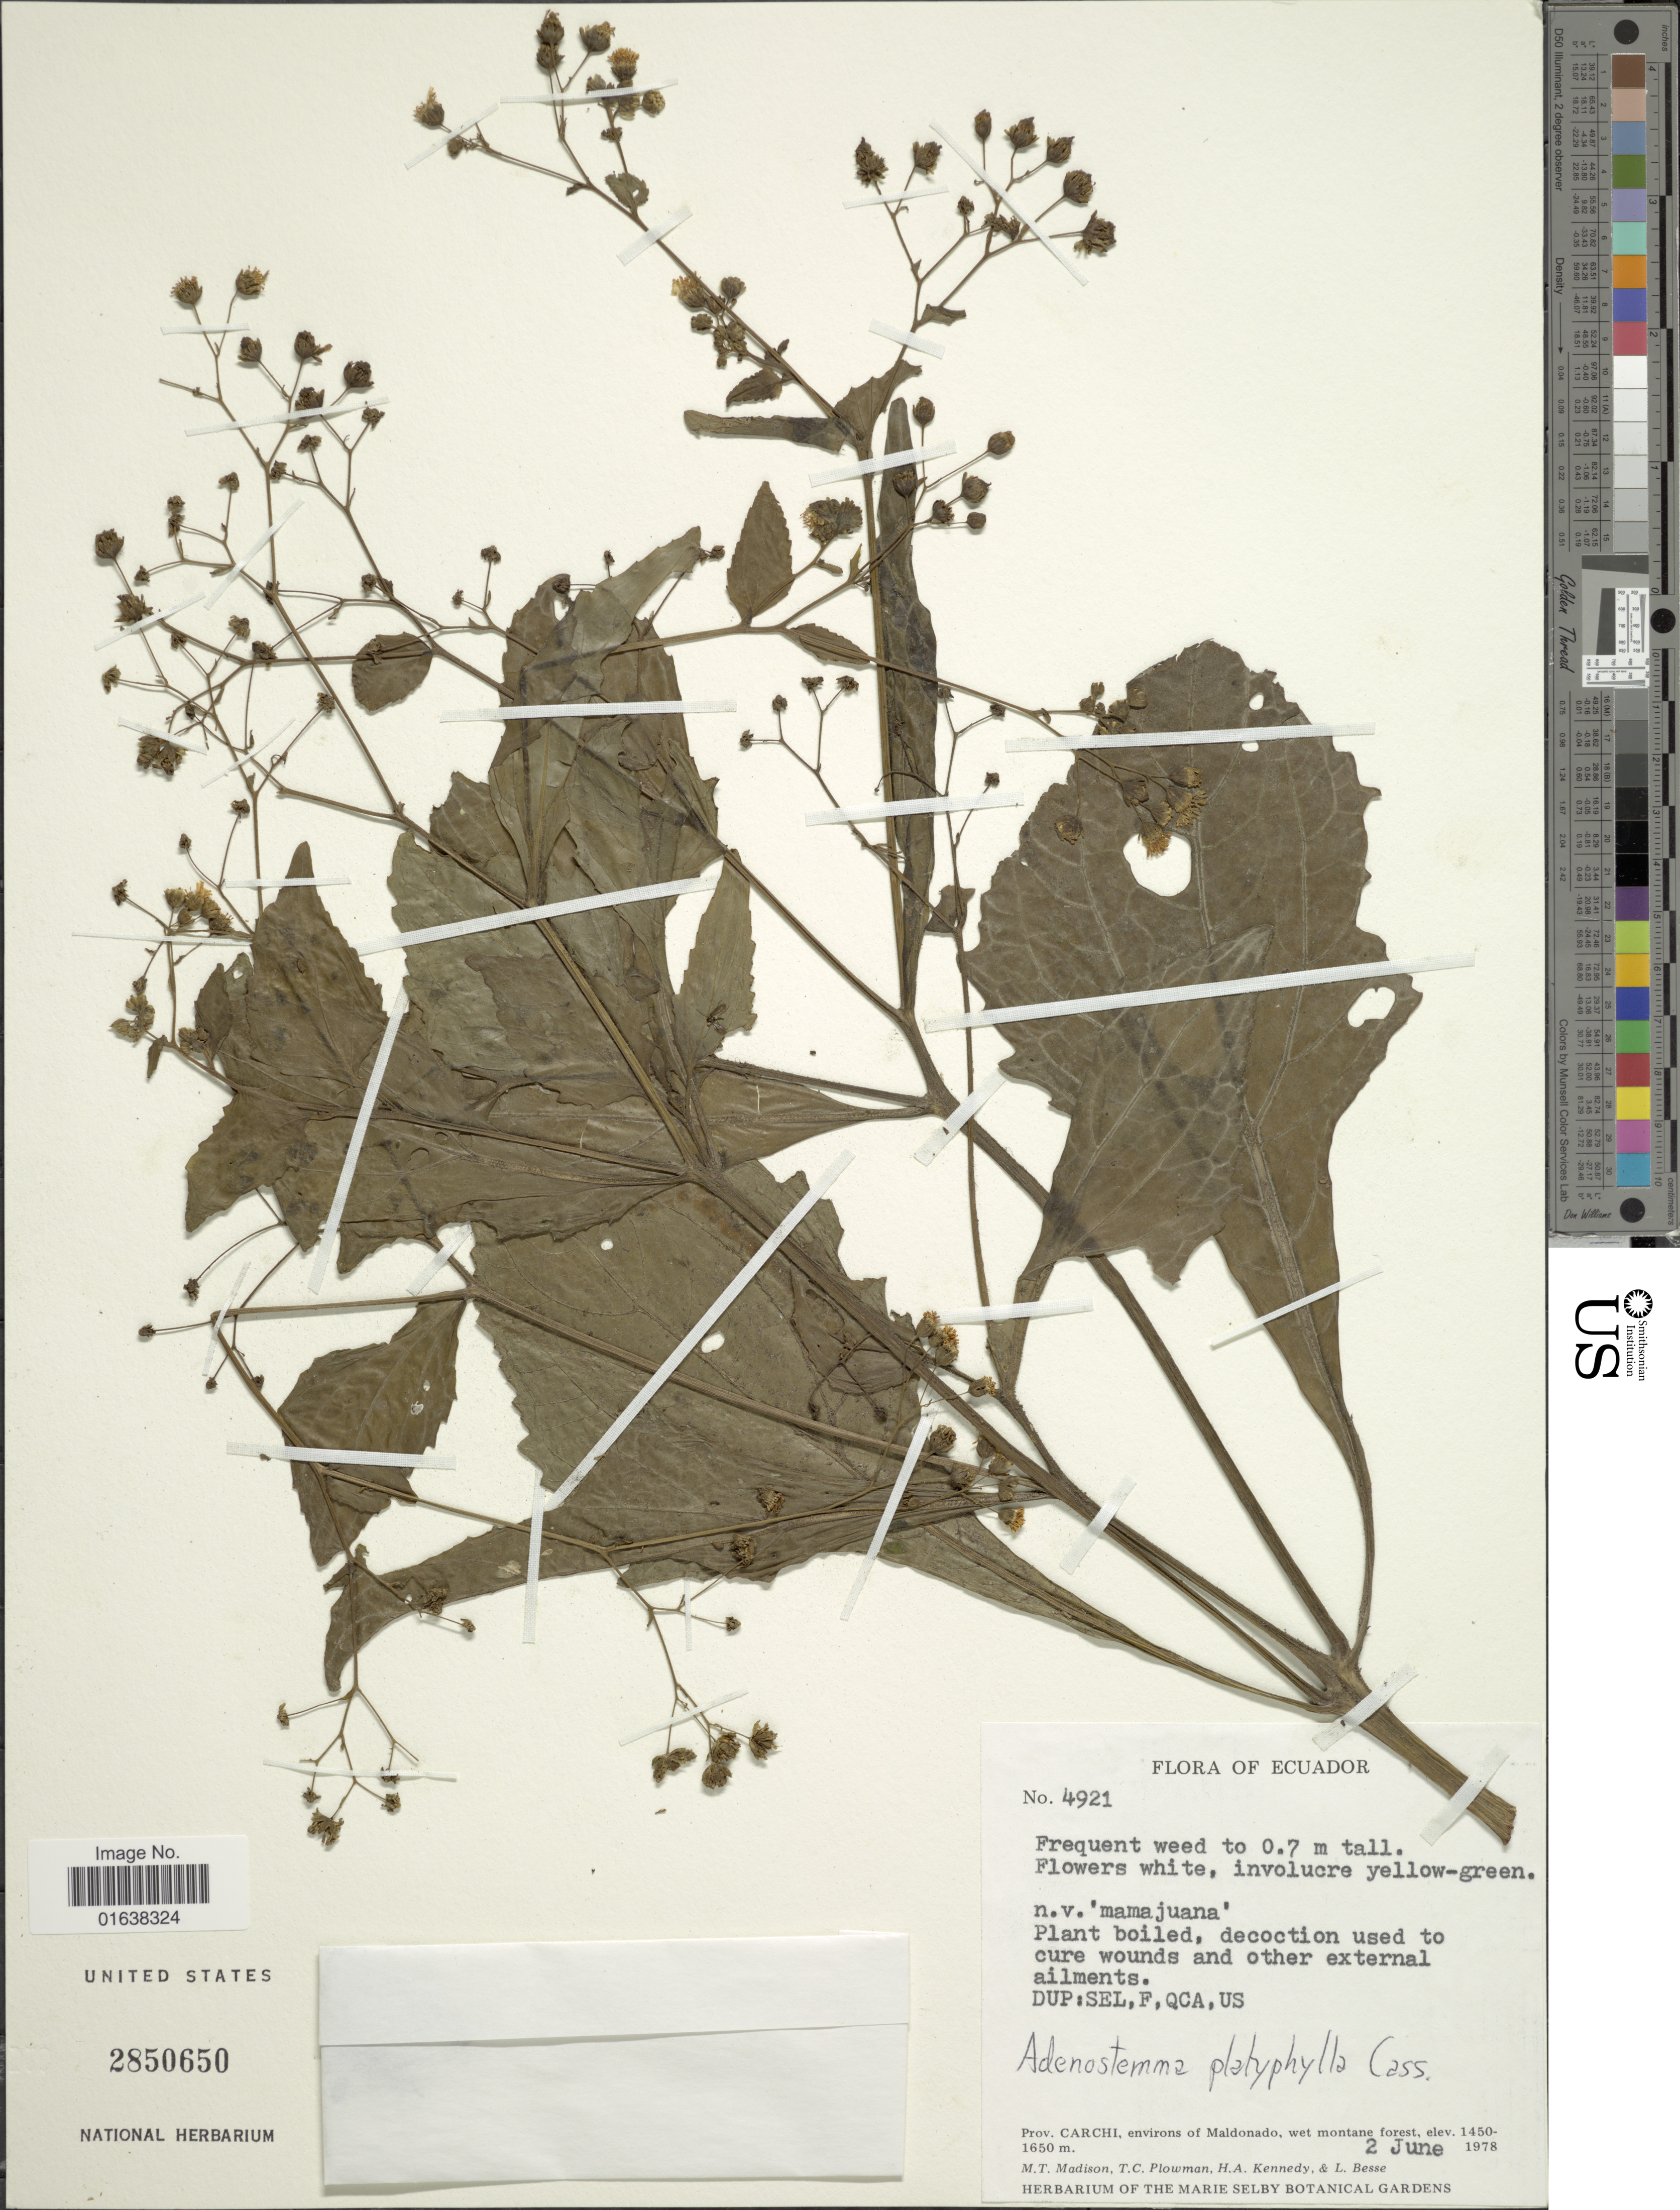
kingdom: Plantae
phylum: Tracheophyta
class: Magnoliopsida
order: Asterales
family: Asteraceae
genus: Adenostemma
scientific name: Adenostemma platyphyllum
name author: Cass.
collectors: M. T. Madison, T. Plowman, H. Kennedy & L. Besse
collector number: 4921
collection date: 1978-06-02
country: Ecuador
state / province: Carchi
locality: Ecuador. Prov. Carchi, environs of Maldonado, wet montane forest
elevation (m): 1450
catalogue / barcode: US 2850650